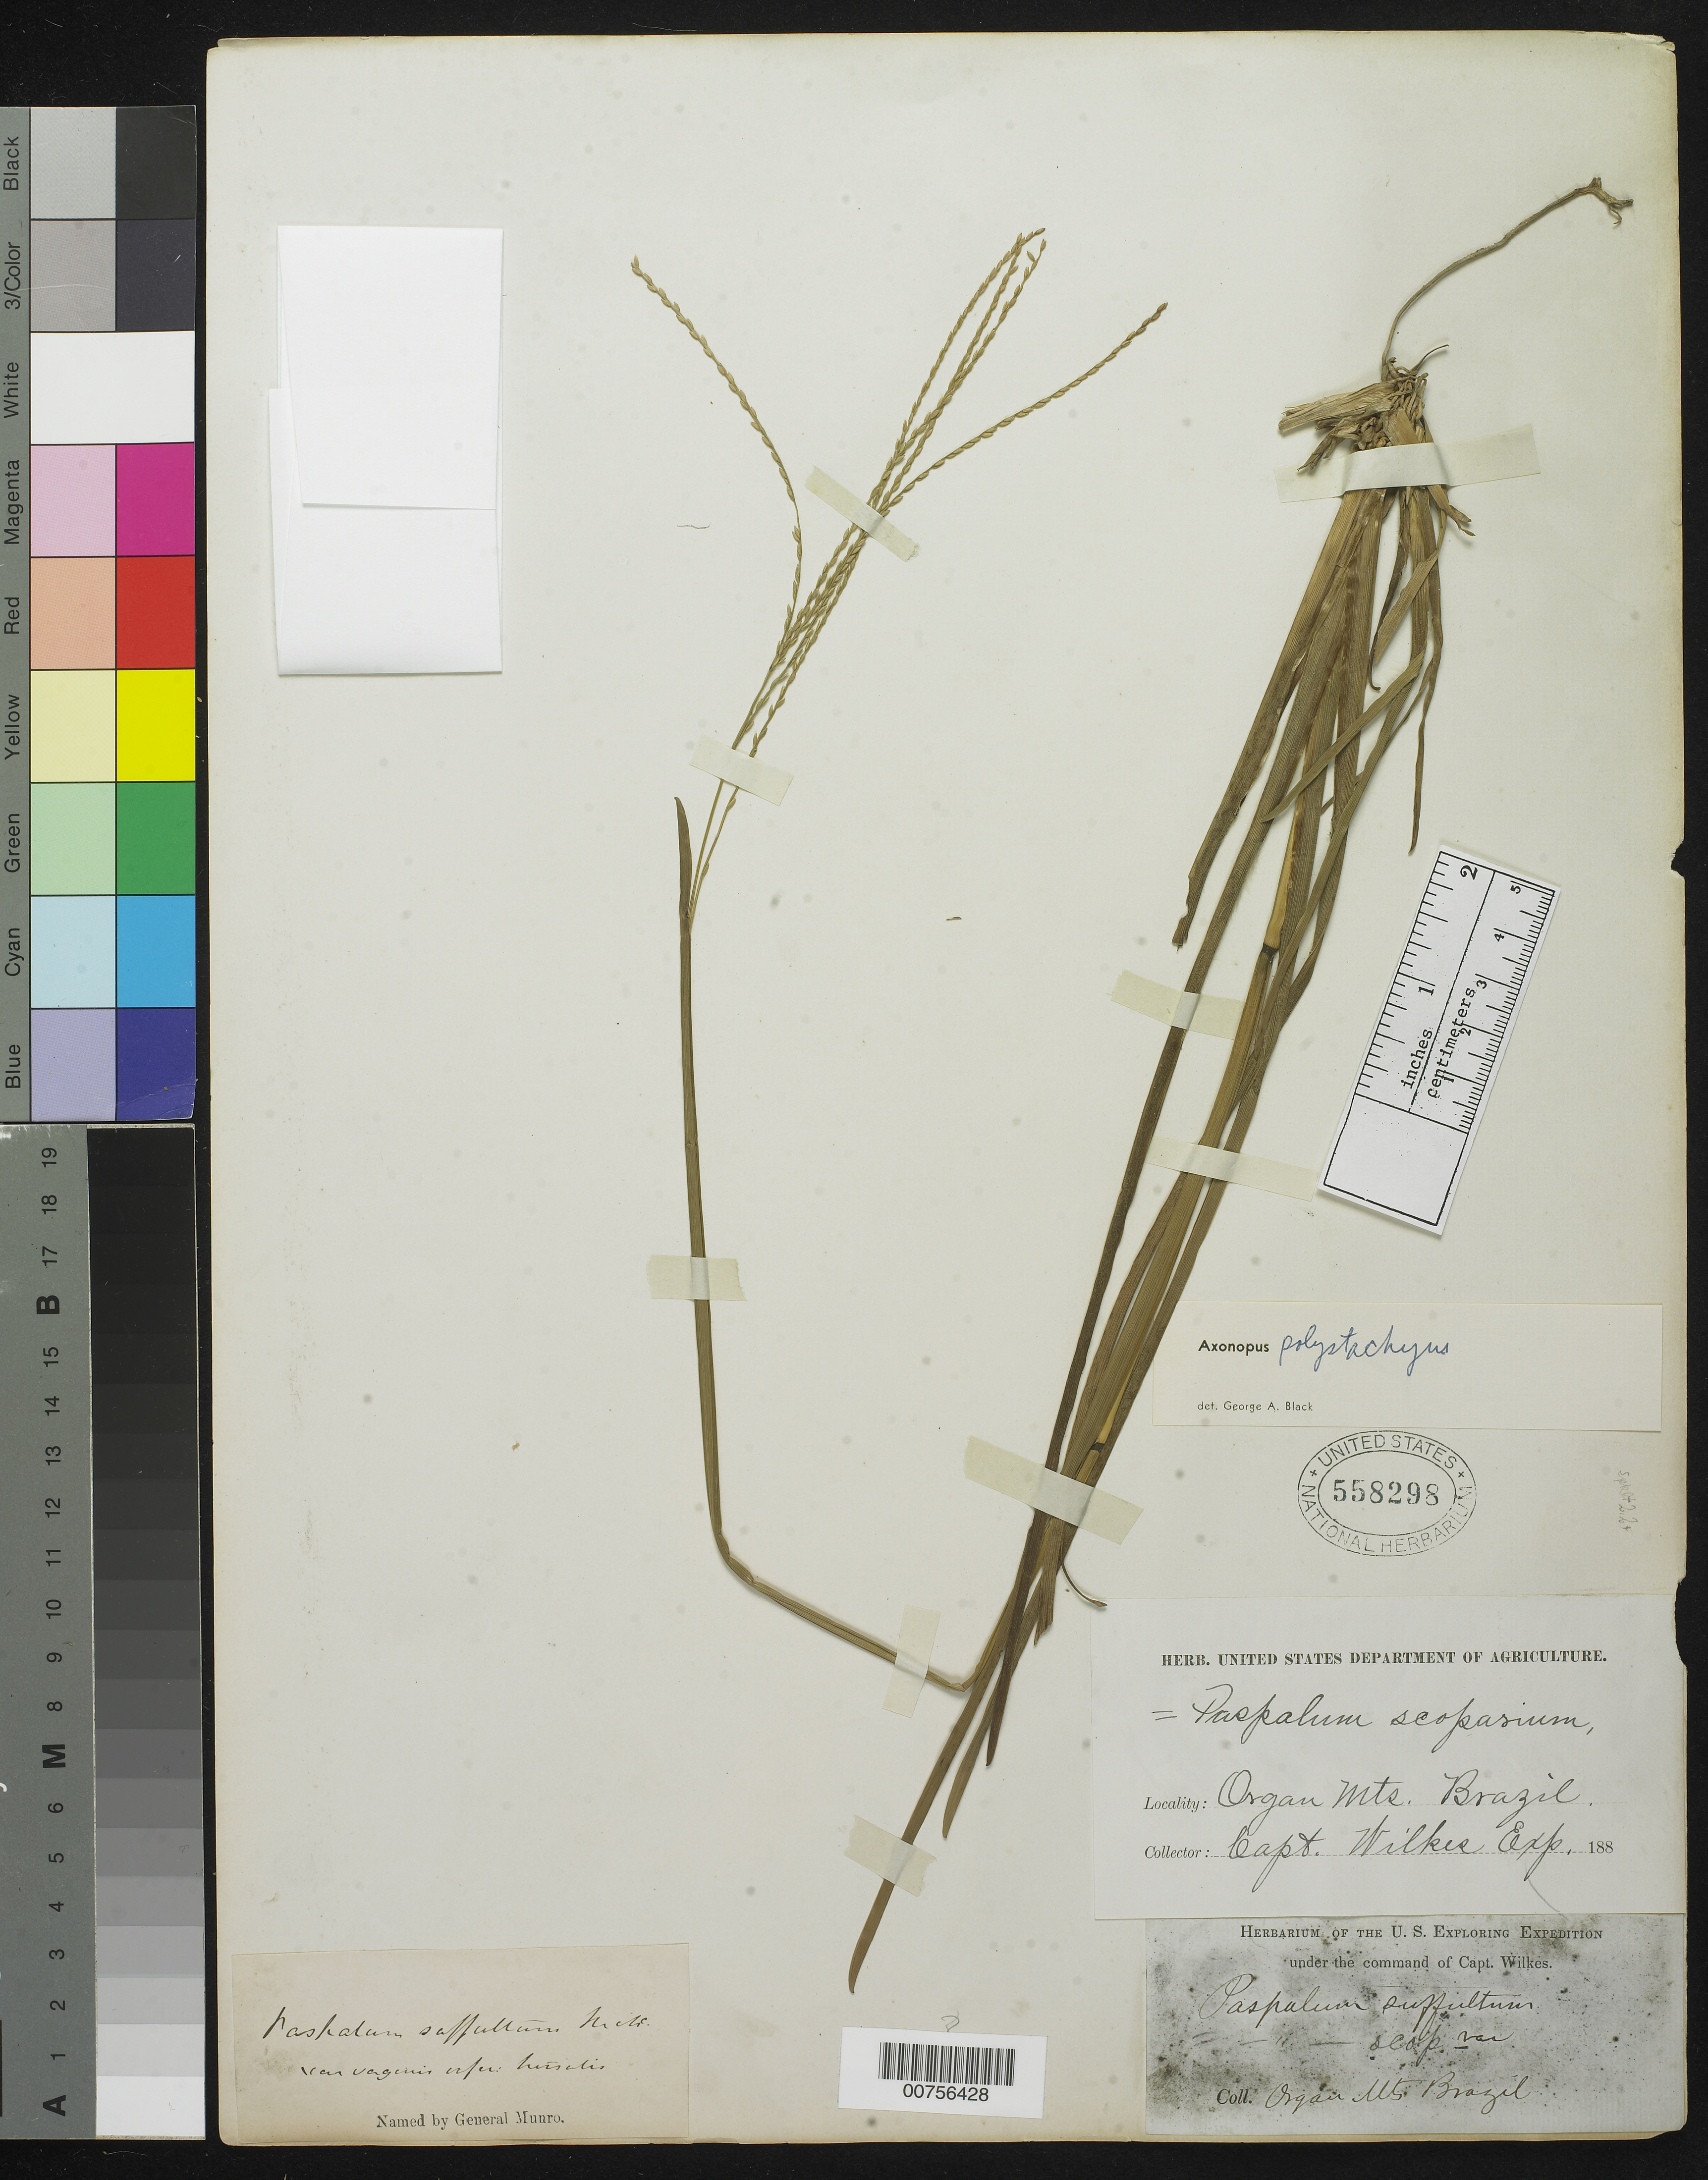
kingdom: Plantae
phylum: Tracheophyta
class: Liliopsida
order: Poales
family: Poaceae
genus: Axonopus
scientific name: Axonopus polystachyus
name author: G.A. Black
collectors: Wilkes Explor. Exped.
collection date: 1838/1842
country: Brazil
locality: Organ Mts.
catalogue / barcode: US 558298